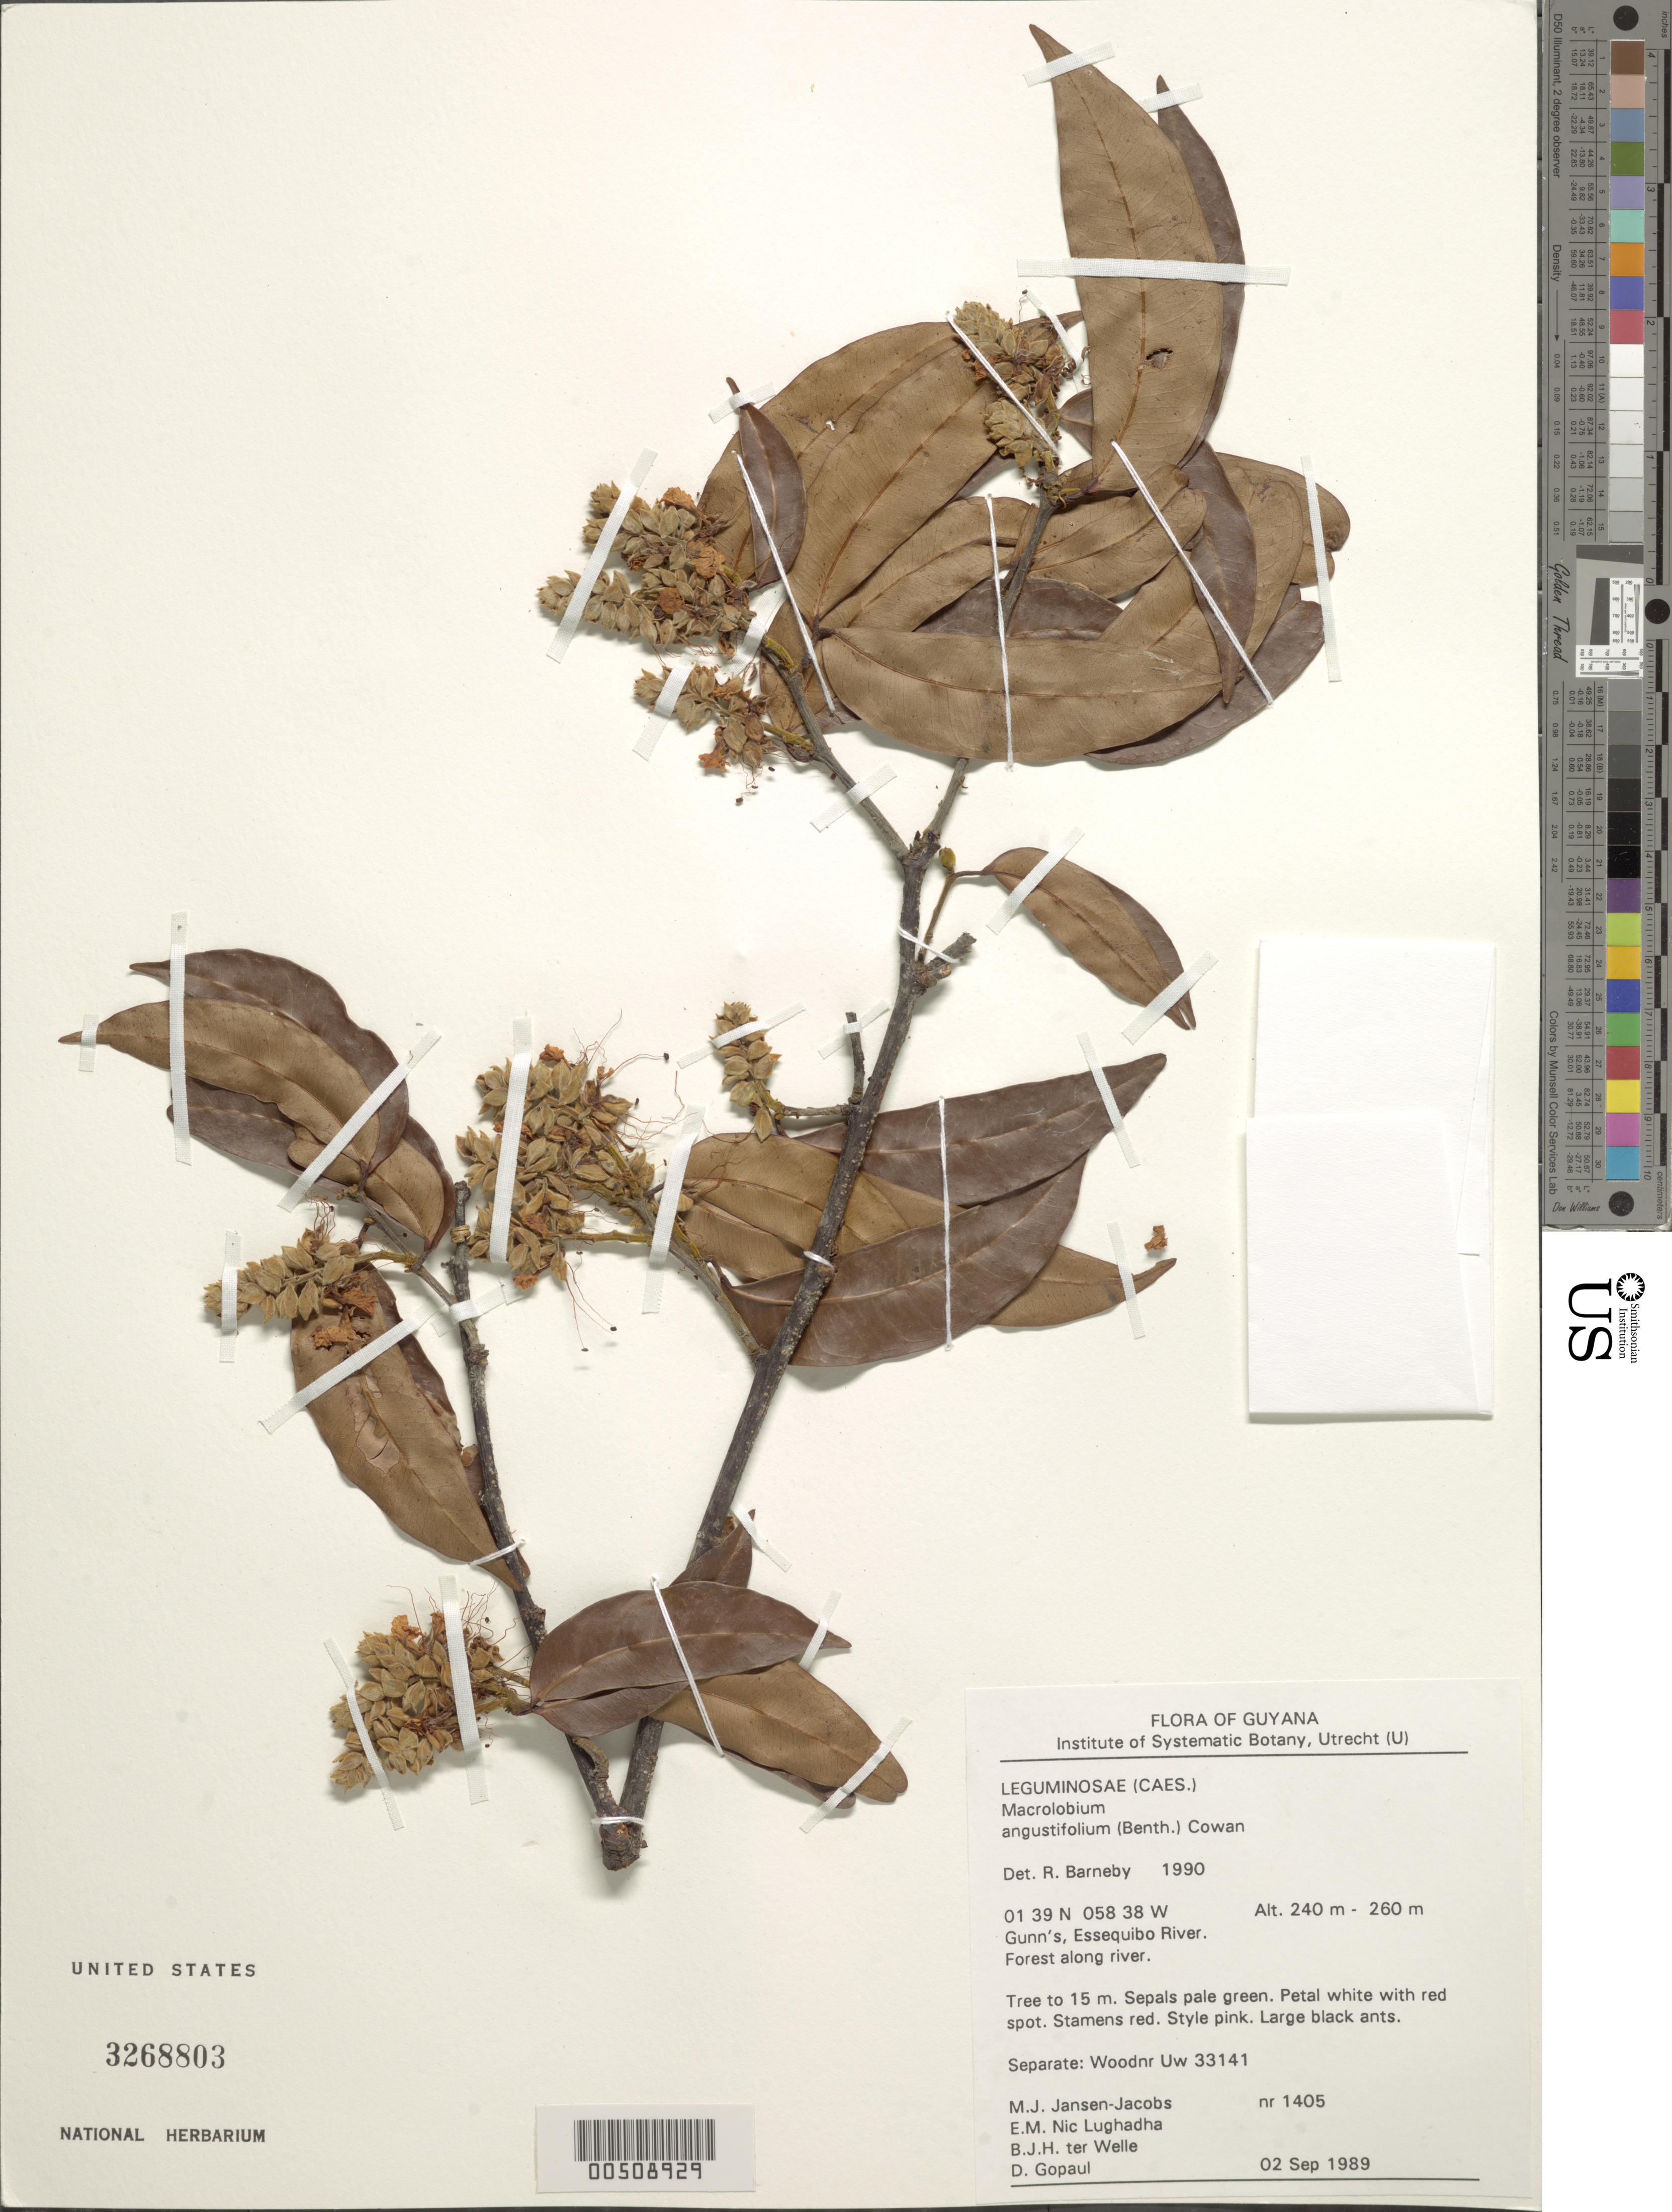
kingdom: Plantae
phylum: Tracheophyta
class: Magnoliopsida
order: Fabales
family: Fabaceae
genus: Macrolobium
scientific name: Macrolobium angustifolium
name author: (Benth.) R.S. Cowan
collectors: M. J. Jansen-Jacobs, B. Welle, D. Gopaul & E. Nic Lughadha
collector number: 1405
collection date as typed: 02 Sep 1989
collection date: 1989-09-02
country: Guyana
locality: Gunn's, essequibo river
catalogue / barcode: US 3268803